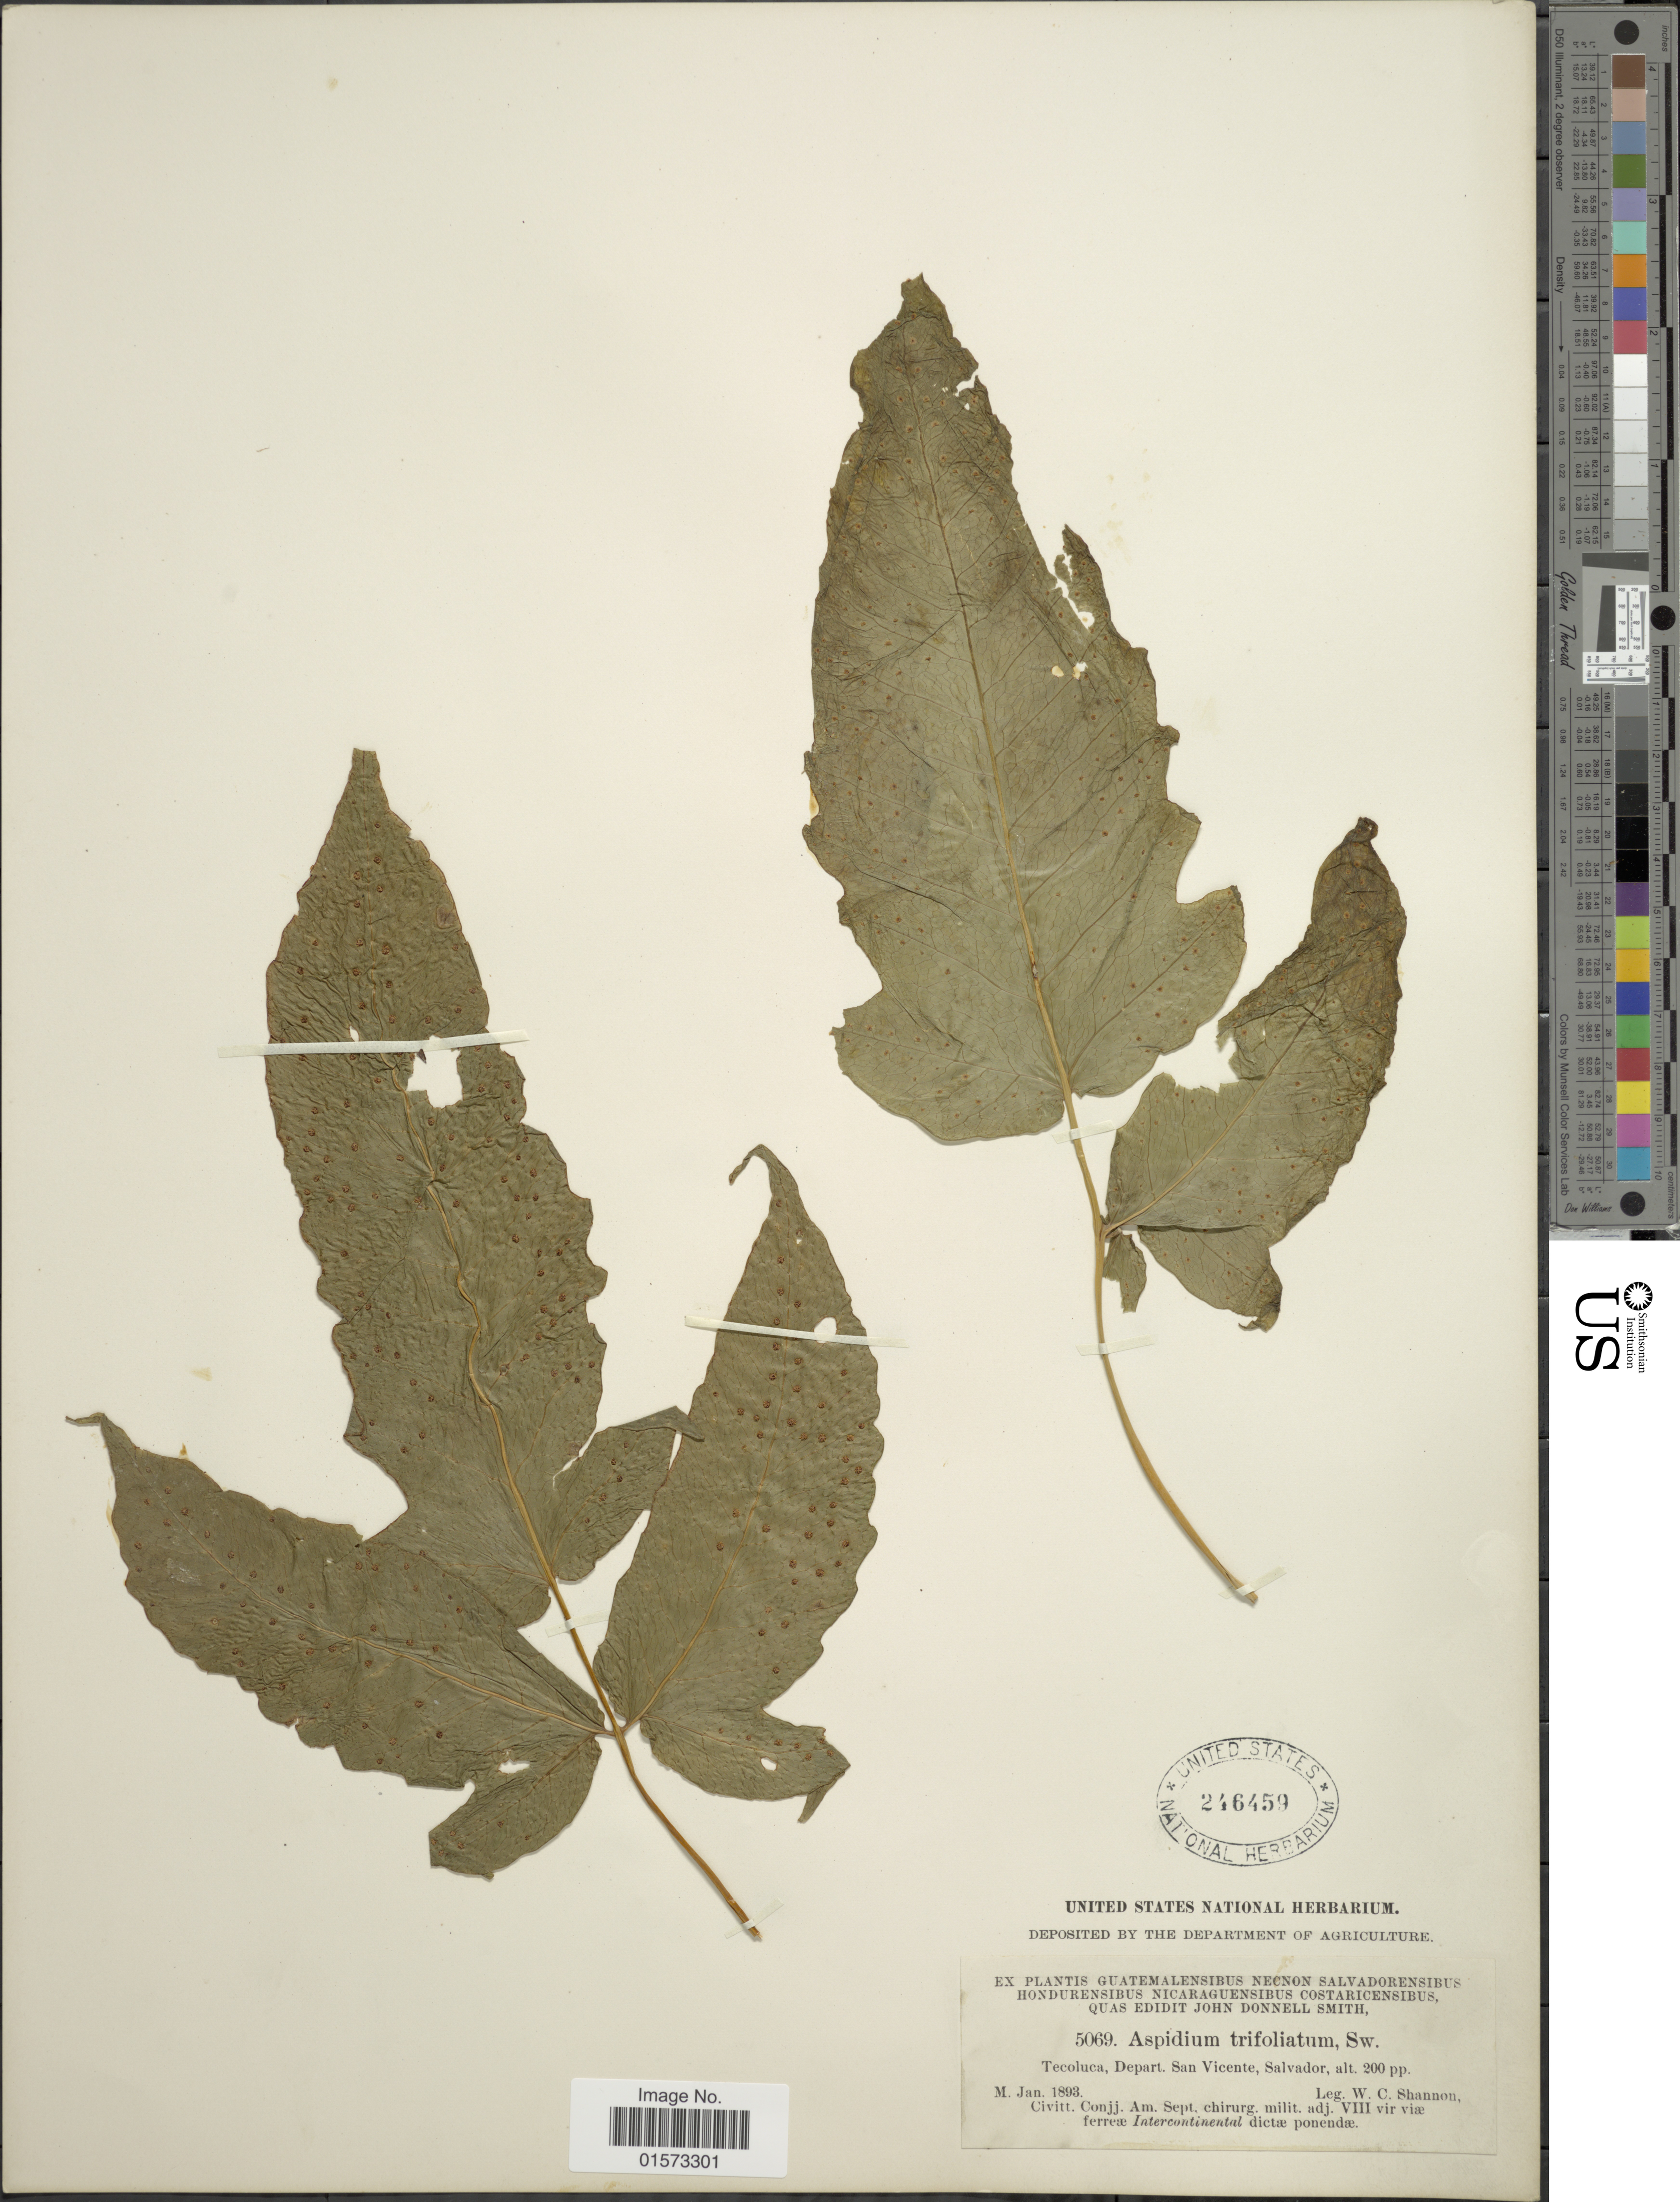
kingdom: Plantae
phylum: Tracheophyta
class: Polypodiopsida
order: Polypodiales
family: Tectariaceae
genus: Tectaria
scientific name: Tectaria heracleifolia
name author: (Willd.) Underw.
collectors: W. C. Shannon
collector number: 5069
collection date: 1893-01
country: El Salvador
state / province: San Vincente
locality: Tecoluca. depart. San Vicente, salavador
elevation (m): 61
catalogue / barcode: US 246459